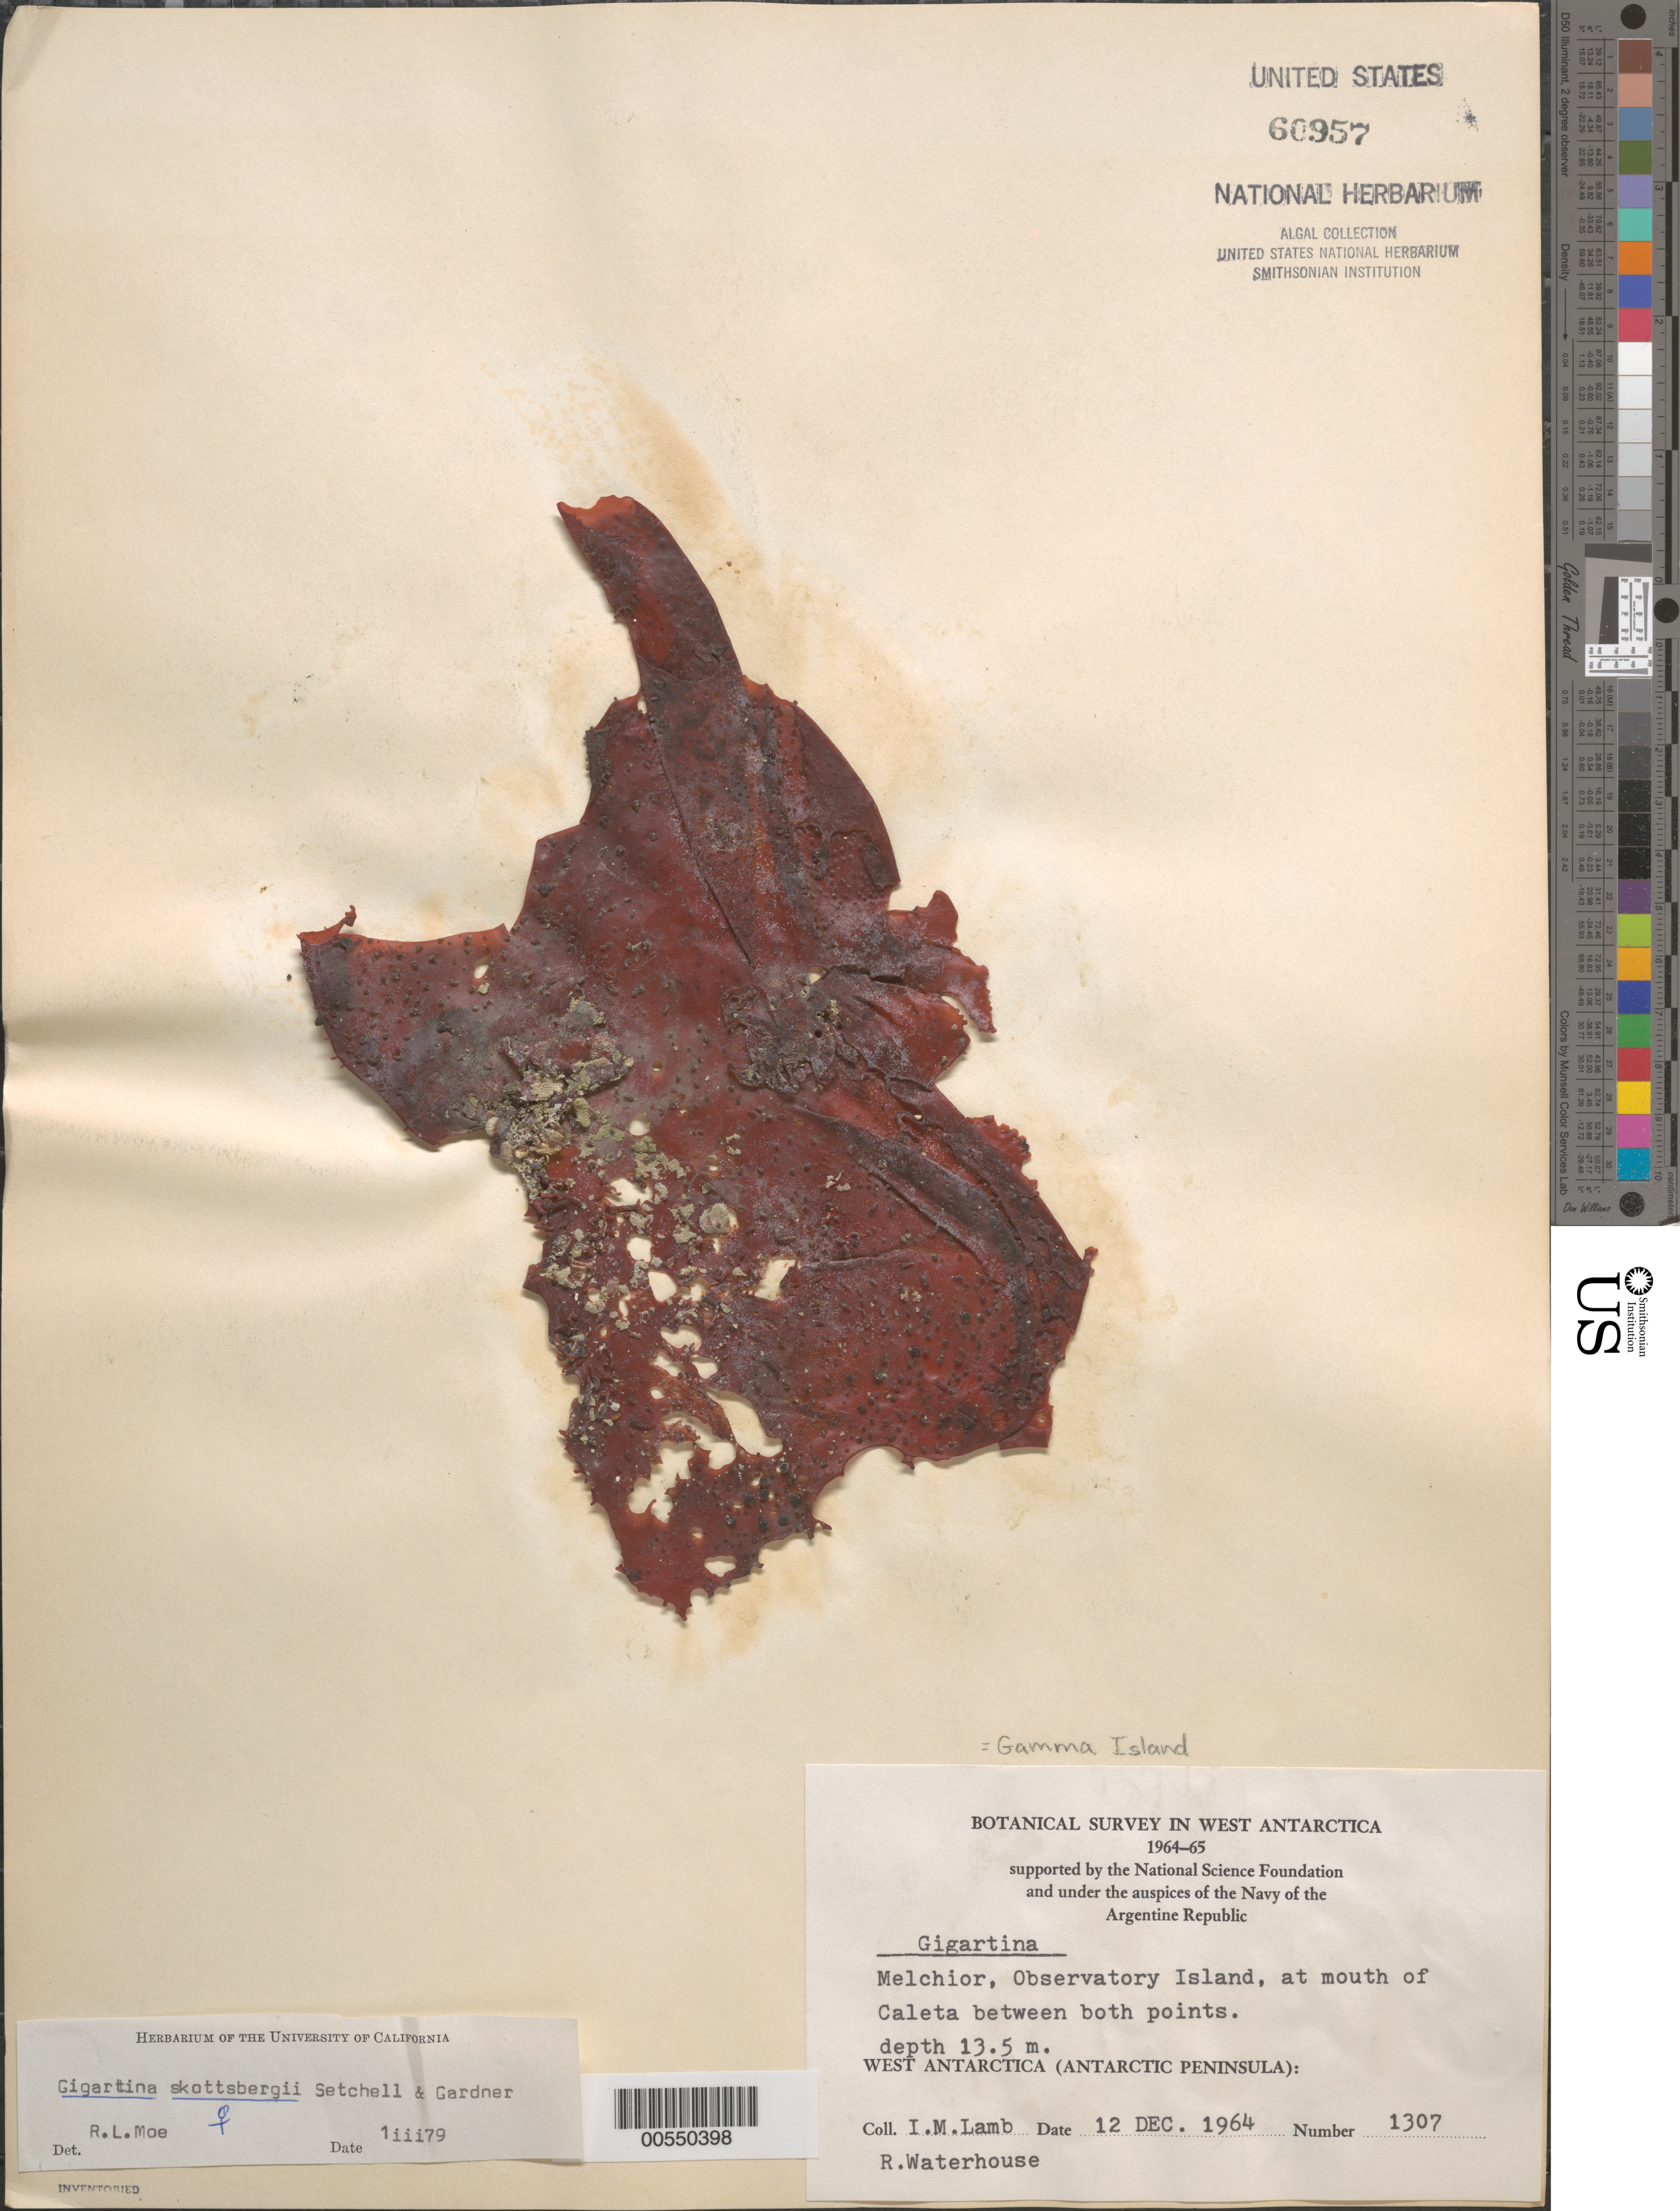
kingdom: Plantae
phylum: Rhodophyta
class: Florideophyceae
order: Gigartinales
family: Gigartinaceae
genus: Sarcopeltis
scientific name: Sarcopeltis skottsbergii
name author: (Setchell & N.L. Gardner) Hommersand et al.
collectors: I. M. Lamb & R. Waterhouse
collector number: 1307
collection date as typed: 12 Dec 1964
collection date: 1964-12-12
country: Antarctica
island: Gamma Island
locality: Mouth of Caleta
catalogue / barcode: US 60957